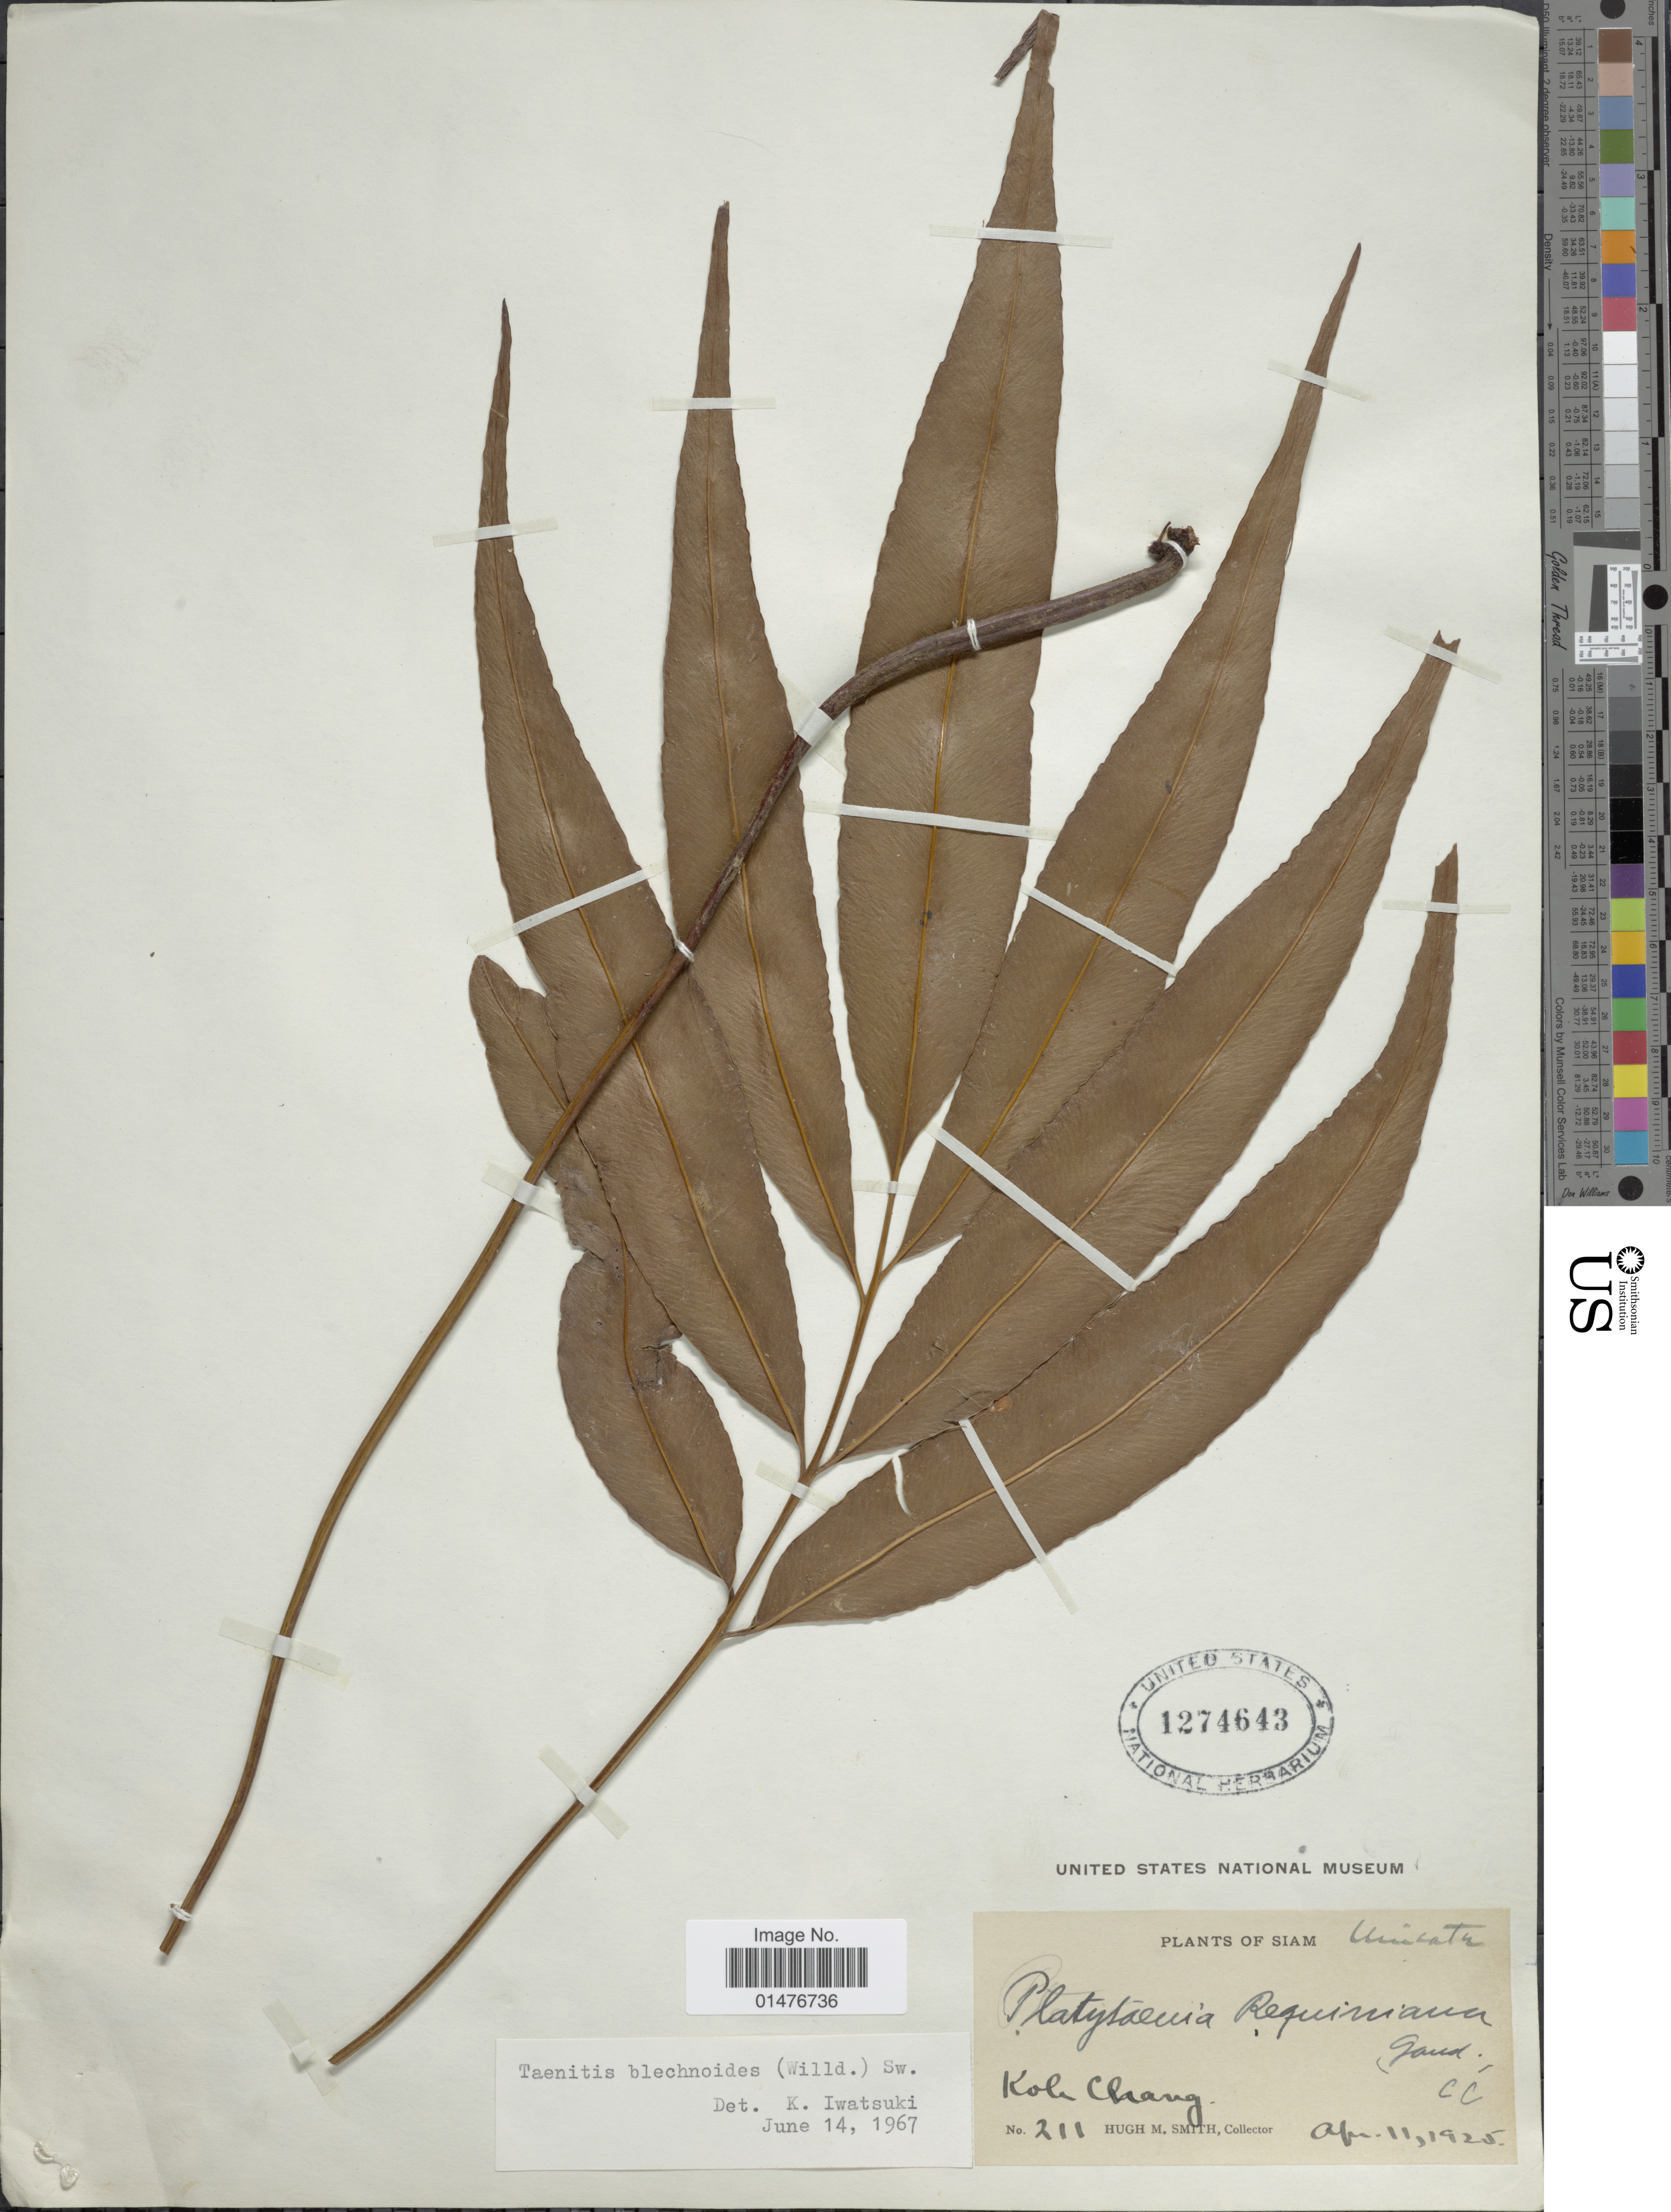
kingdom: Plantae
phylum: Tracheophyta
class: Polypodiopsida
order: Polypodiales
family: Pteridaceae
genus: Taenitis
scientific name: Taenitis blechnoides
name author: (Willd.) Sw.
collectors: H. M. Smith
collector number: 211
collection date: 1925-04-11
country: Thailand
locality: Koh Chang, Siam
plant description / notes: Corrected "Kole Chang, Siam" to Koh Chang, Siam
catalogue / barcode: US 1274643